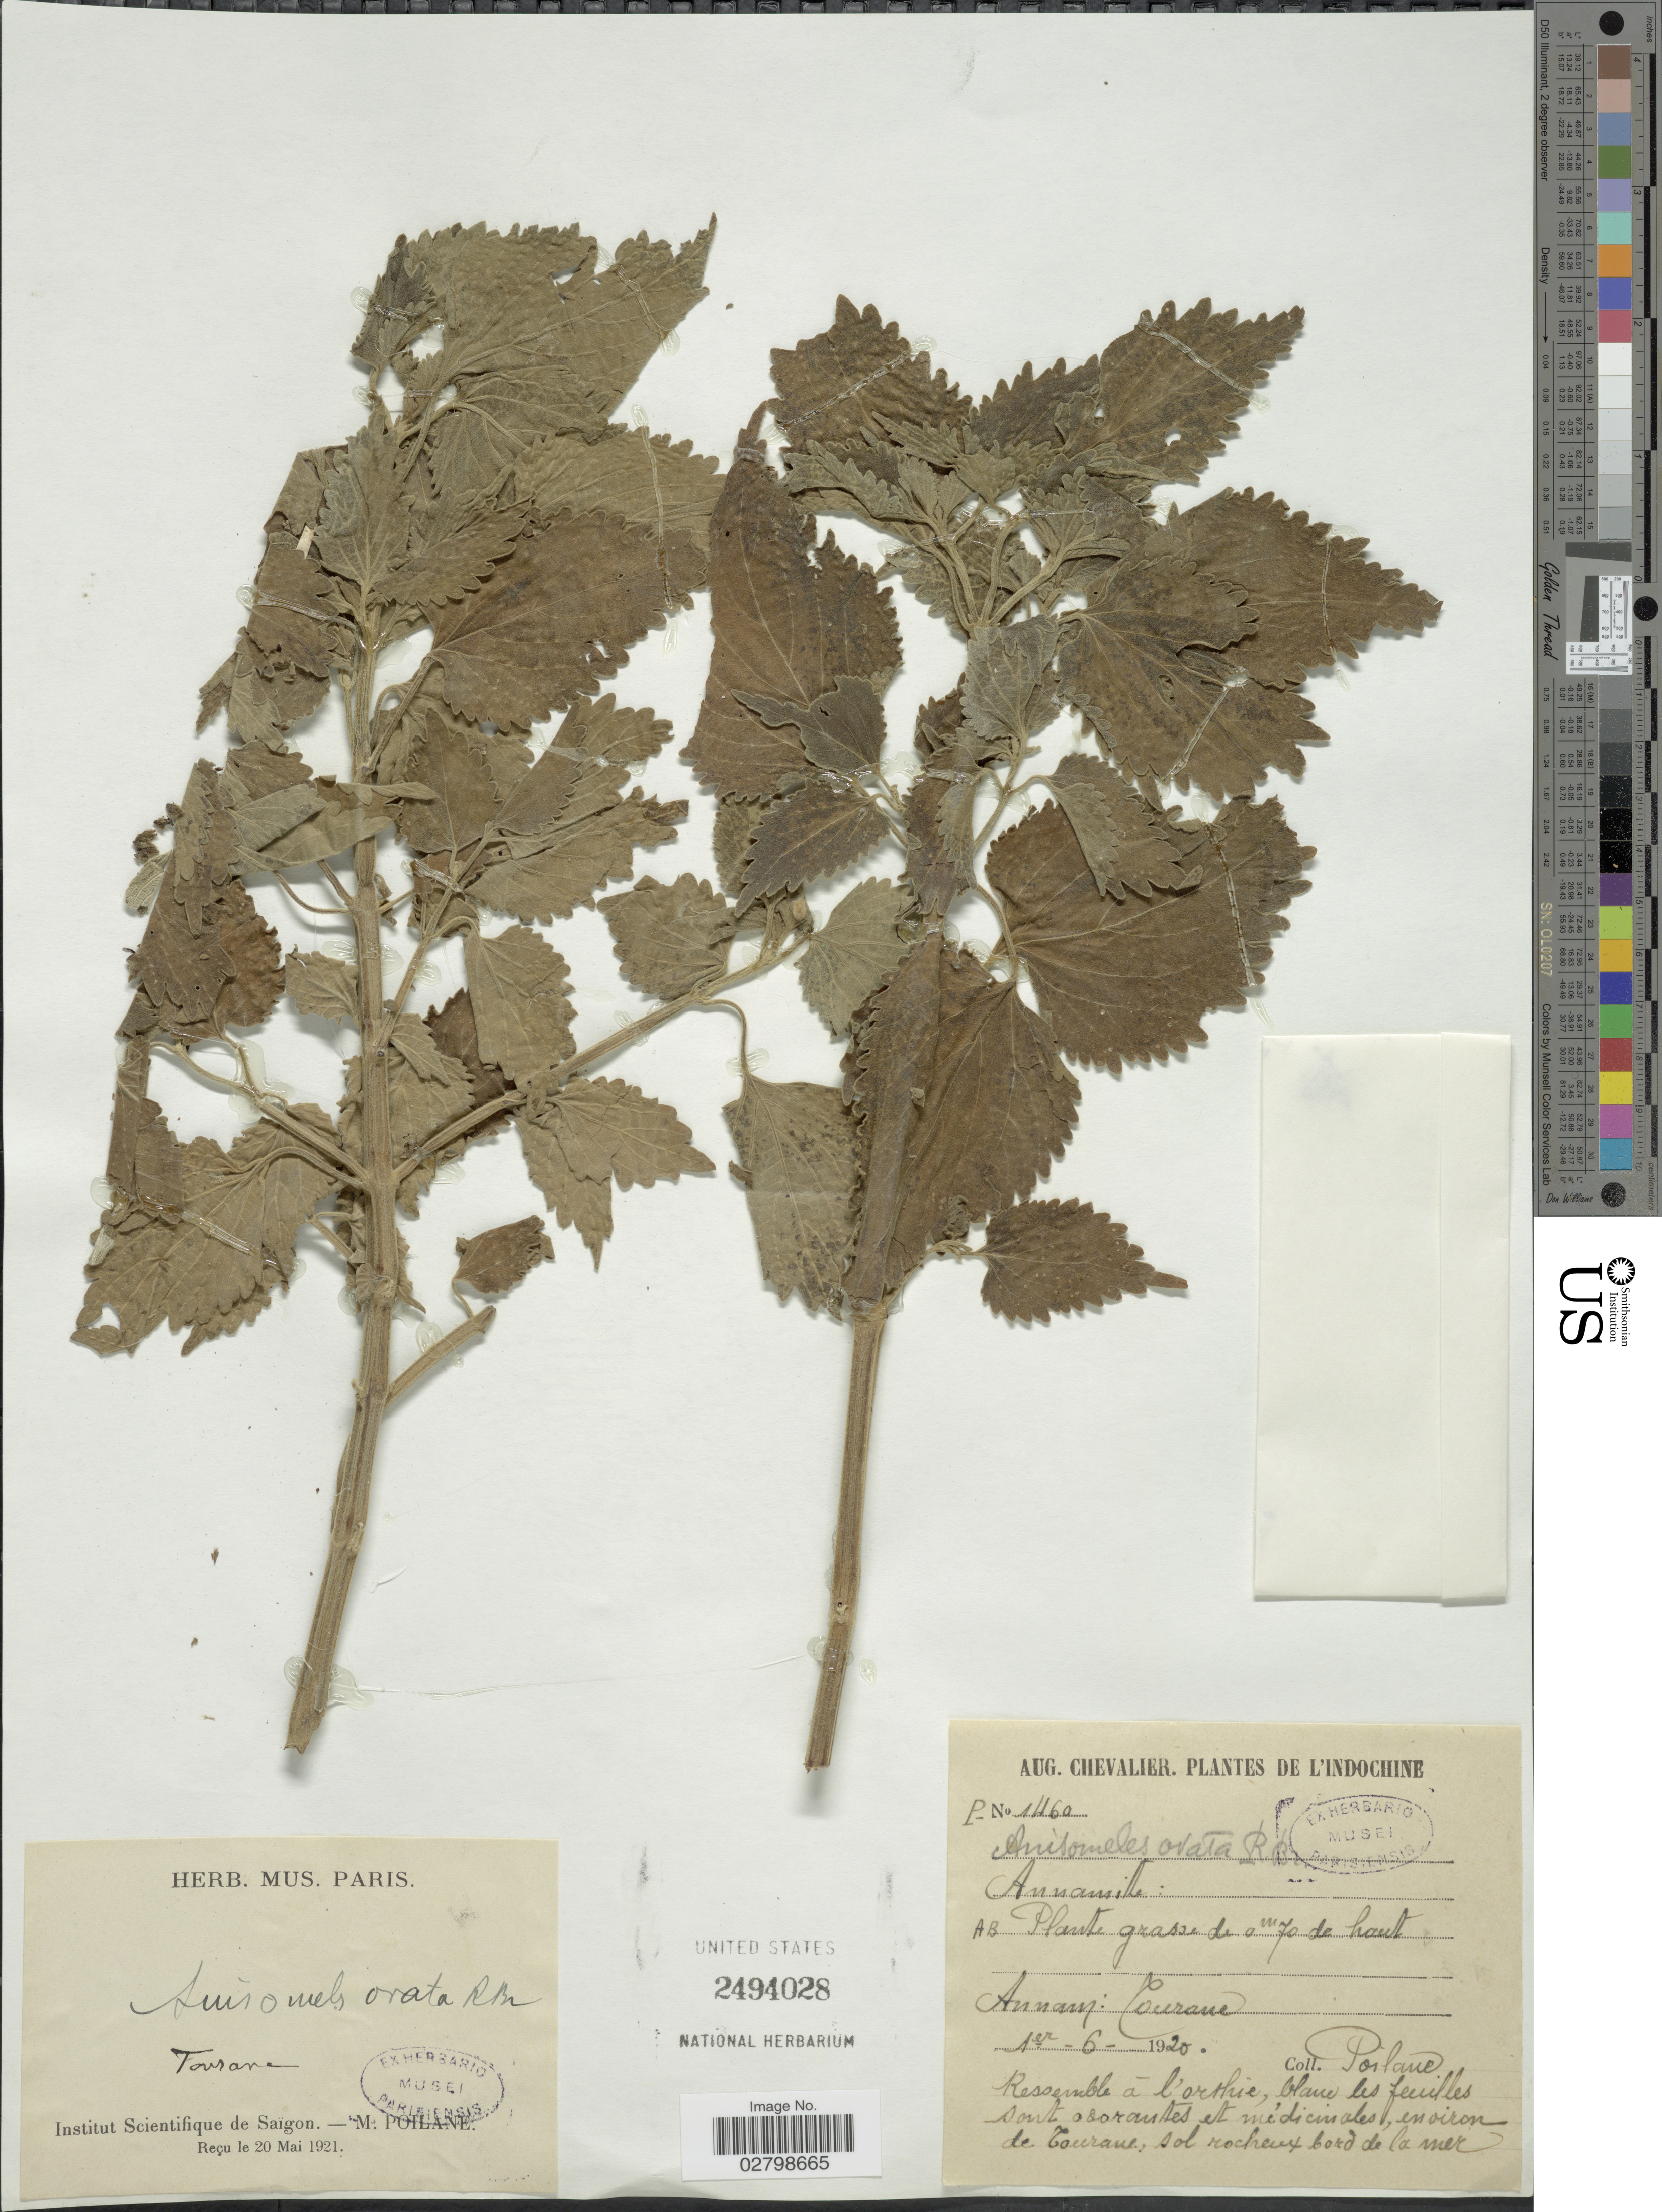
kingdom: Plantae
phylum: Tracheophyta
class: Magnoliopsida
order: Lamiales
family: Lamiaceae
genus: Anisomeles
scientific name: Anisomeles indica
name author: (L.) Kuntze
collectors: M. Poilane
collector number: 1460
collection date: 1920-06-01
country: Vietnam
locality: Indochine, Annam: Tourane.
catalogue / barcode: US 2494028